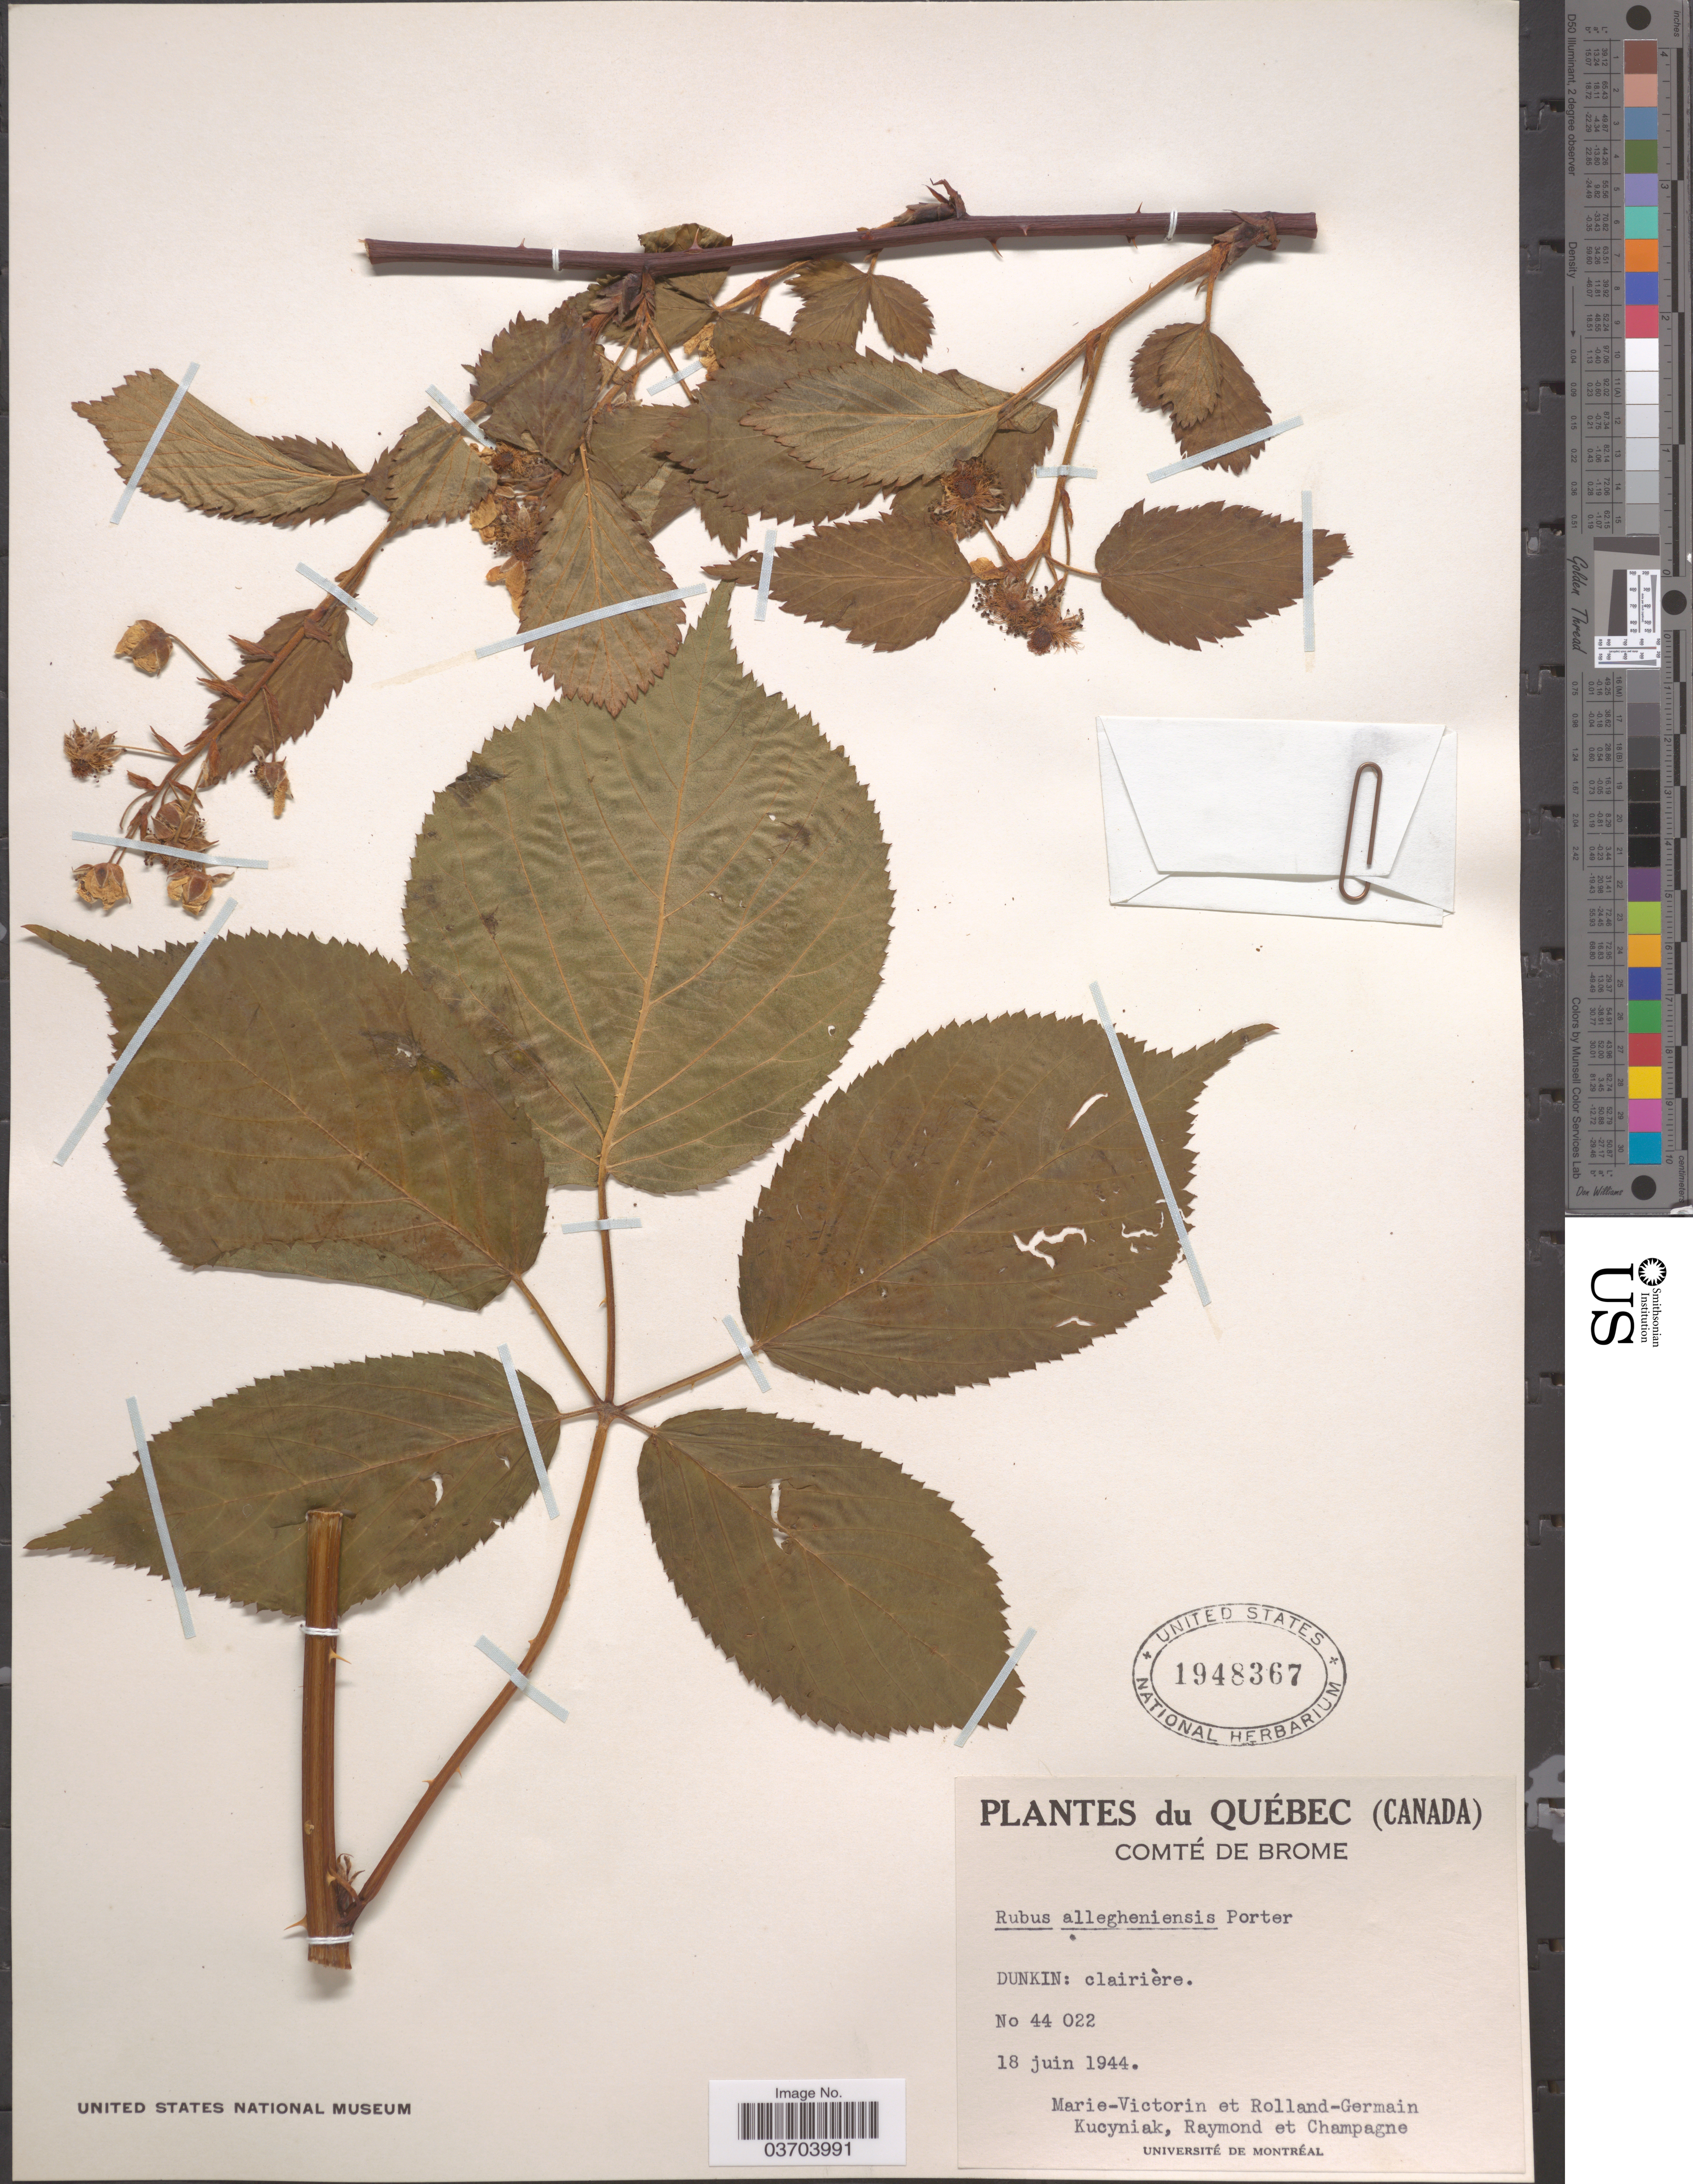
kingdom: Plantae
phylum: Tracheophyta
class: Magnoliopsida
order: Rosales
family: Rosaceae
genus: Rubus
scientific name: Rubus allegheniensis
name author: Porter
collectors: -. Marie-Victorin, Rolland-Germain, Kucyniak, -. Raymond & Champagne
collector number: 44022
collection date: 1944-06-18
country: Canada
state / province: Quebec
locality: Comté de Brome. Dunkin: clairière.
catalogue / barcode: US 1948367